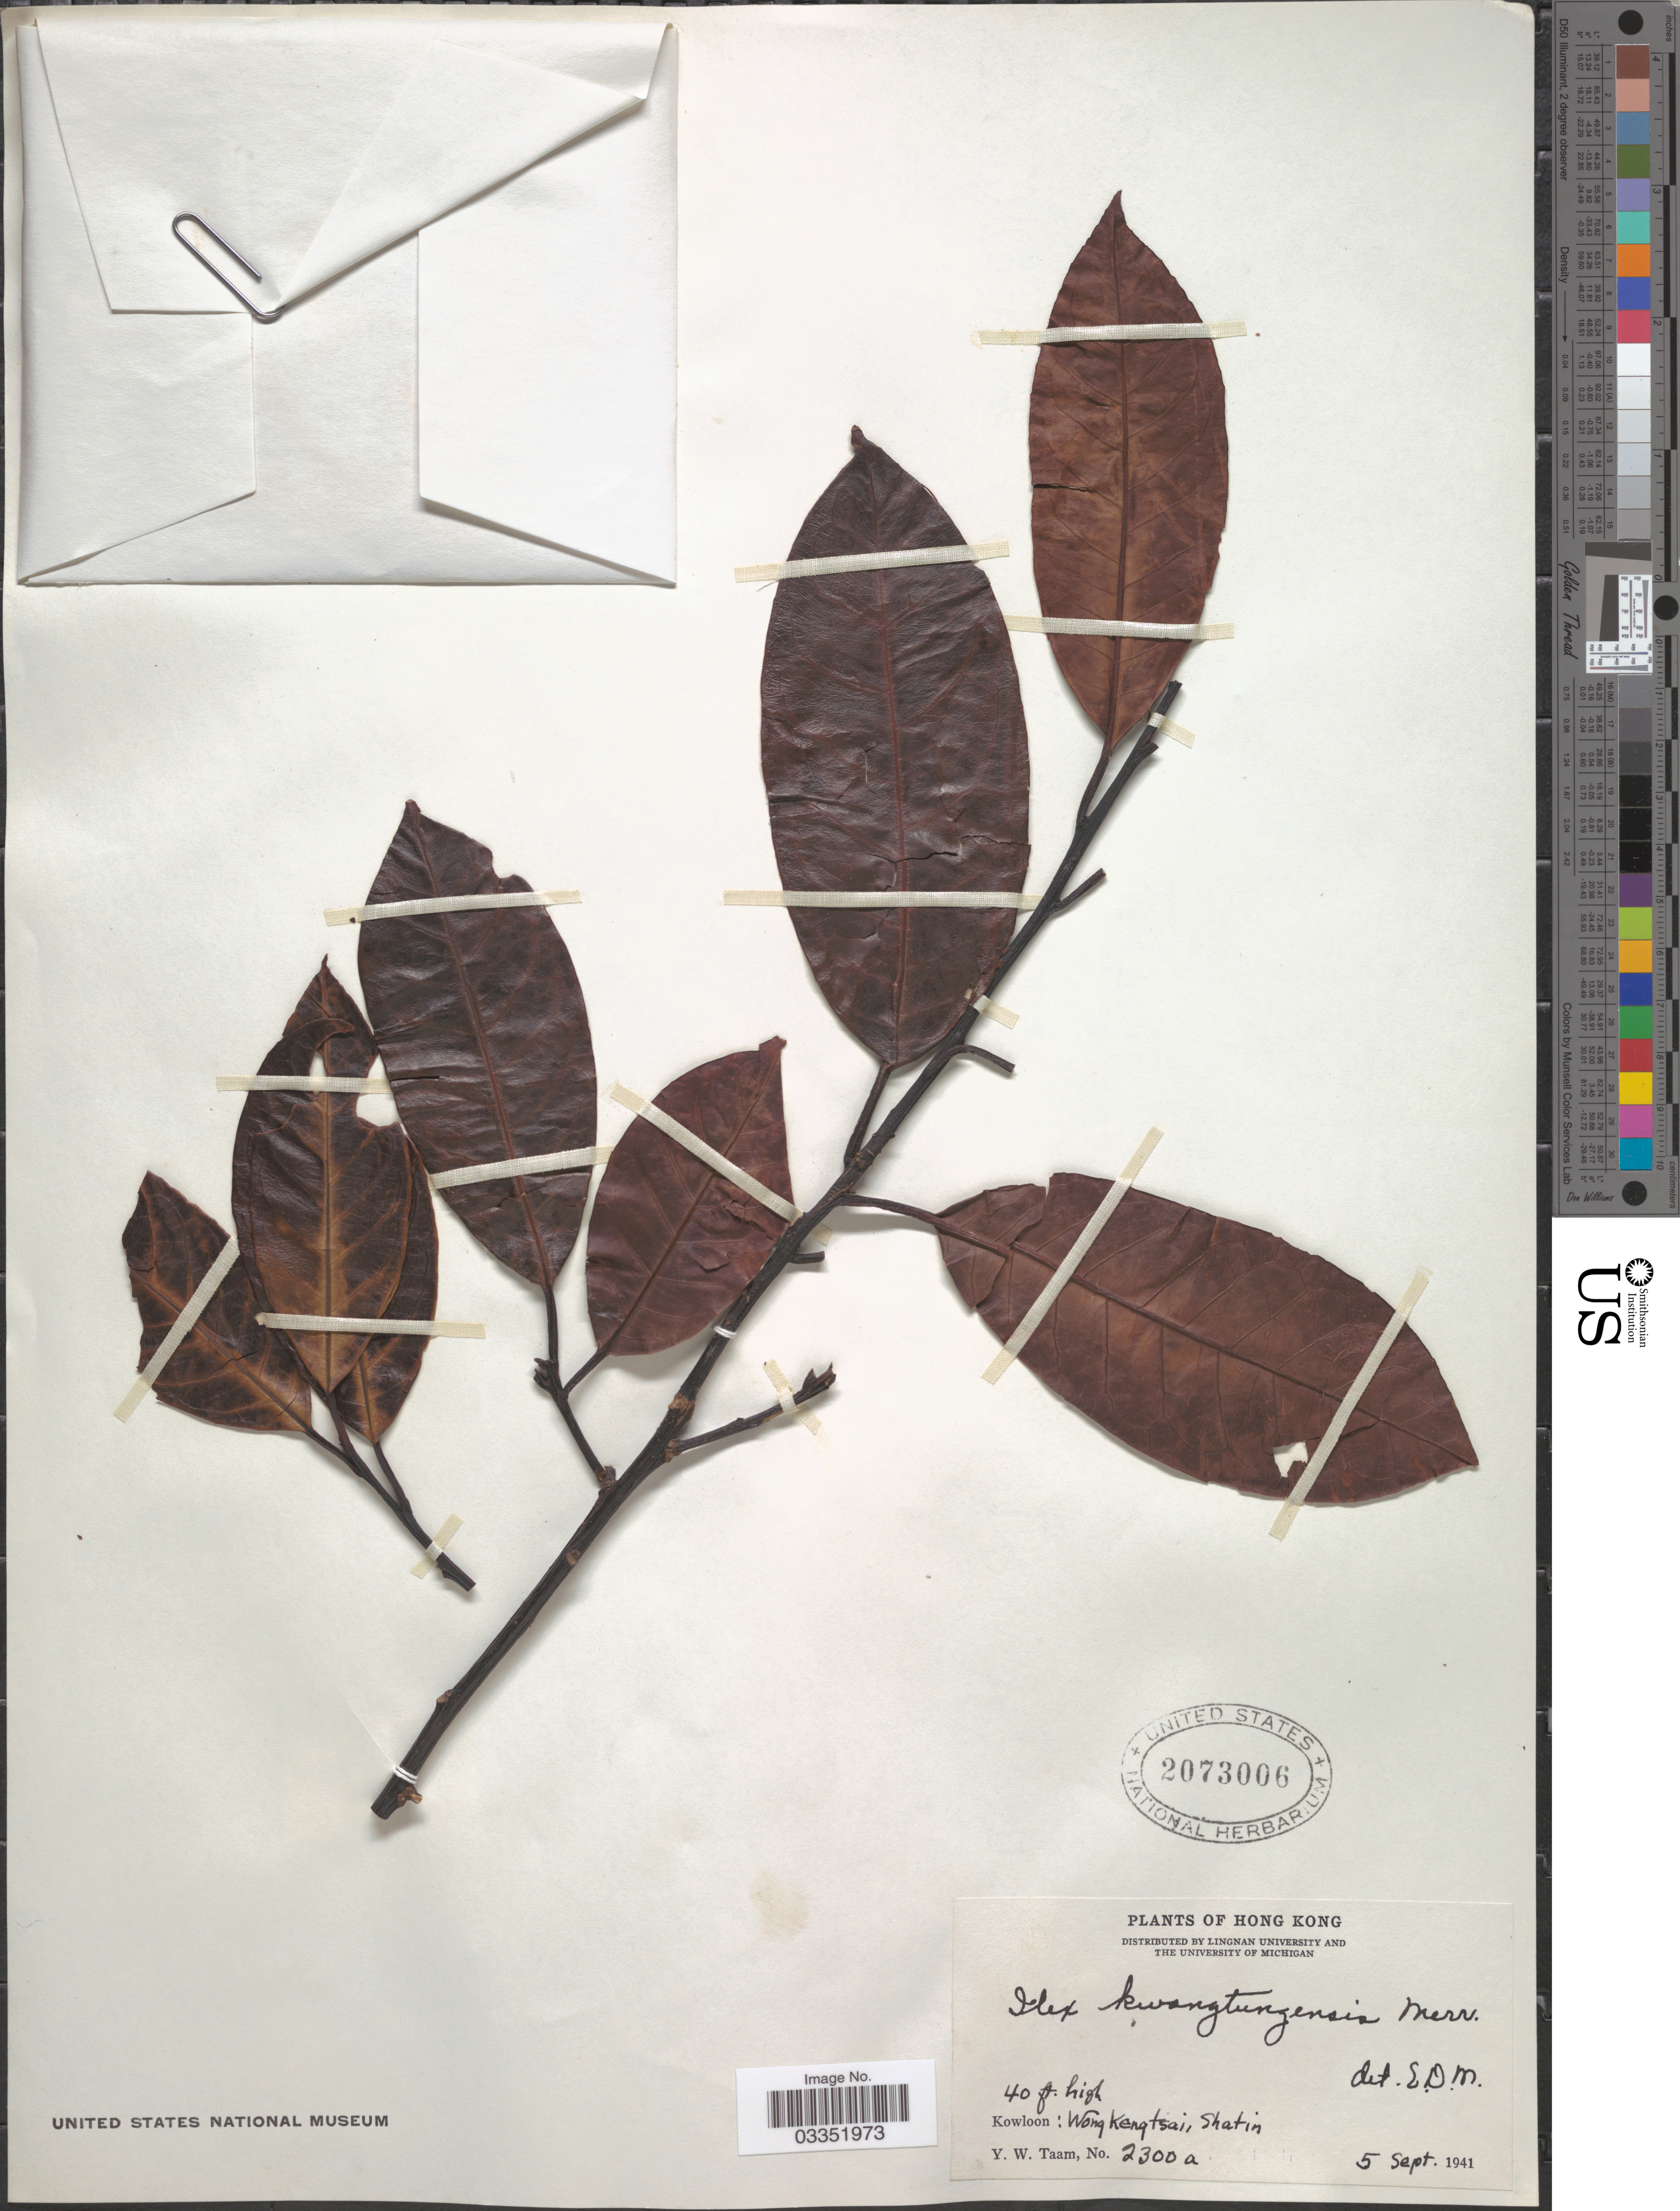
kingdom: Plantae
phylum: Tracheophyta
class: Magnoliopsida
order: Aquifoliales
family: Aquifoliaceae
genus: Ilex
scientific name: Ilex kwangtungensis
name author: Merr.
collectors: Y. W. Taam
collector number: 2300a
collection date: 1941-09-05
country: China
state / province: Hong Kong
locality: Kowloon: Wong Kengtsaii Shatin.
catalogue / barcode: US 2073006